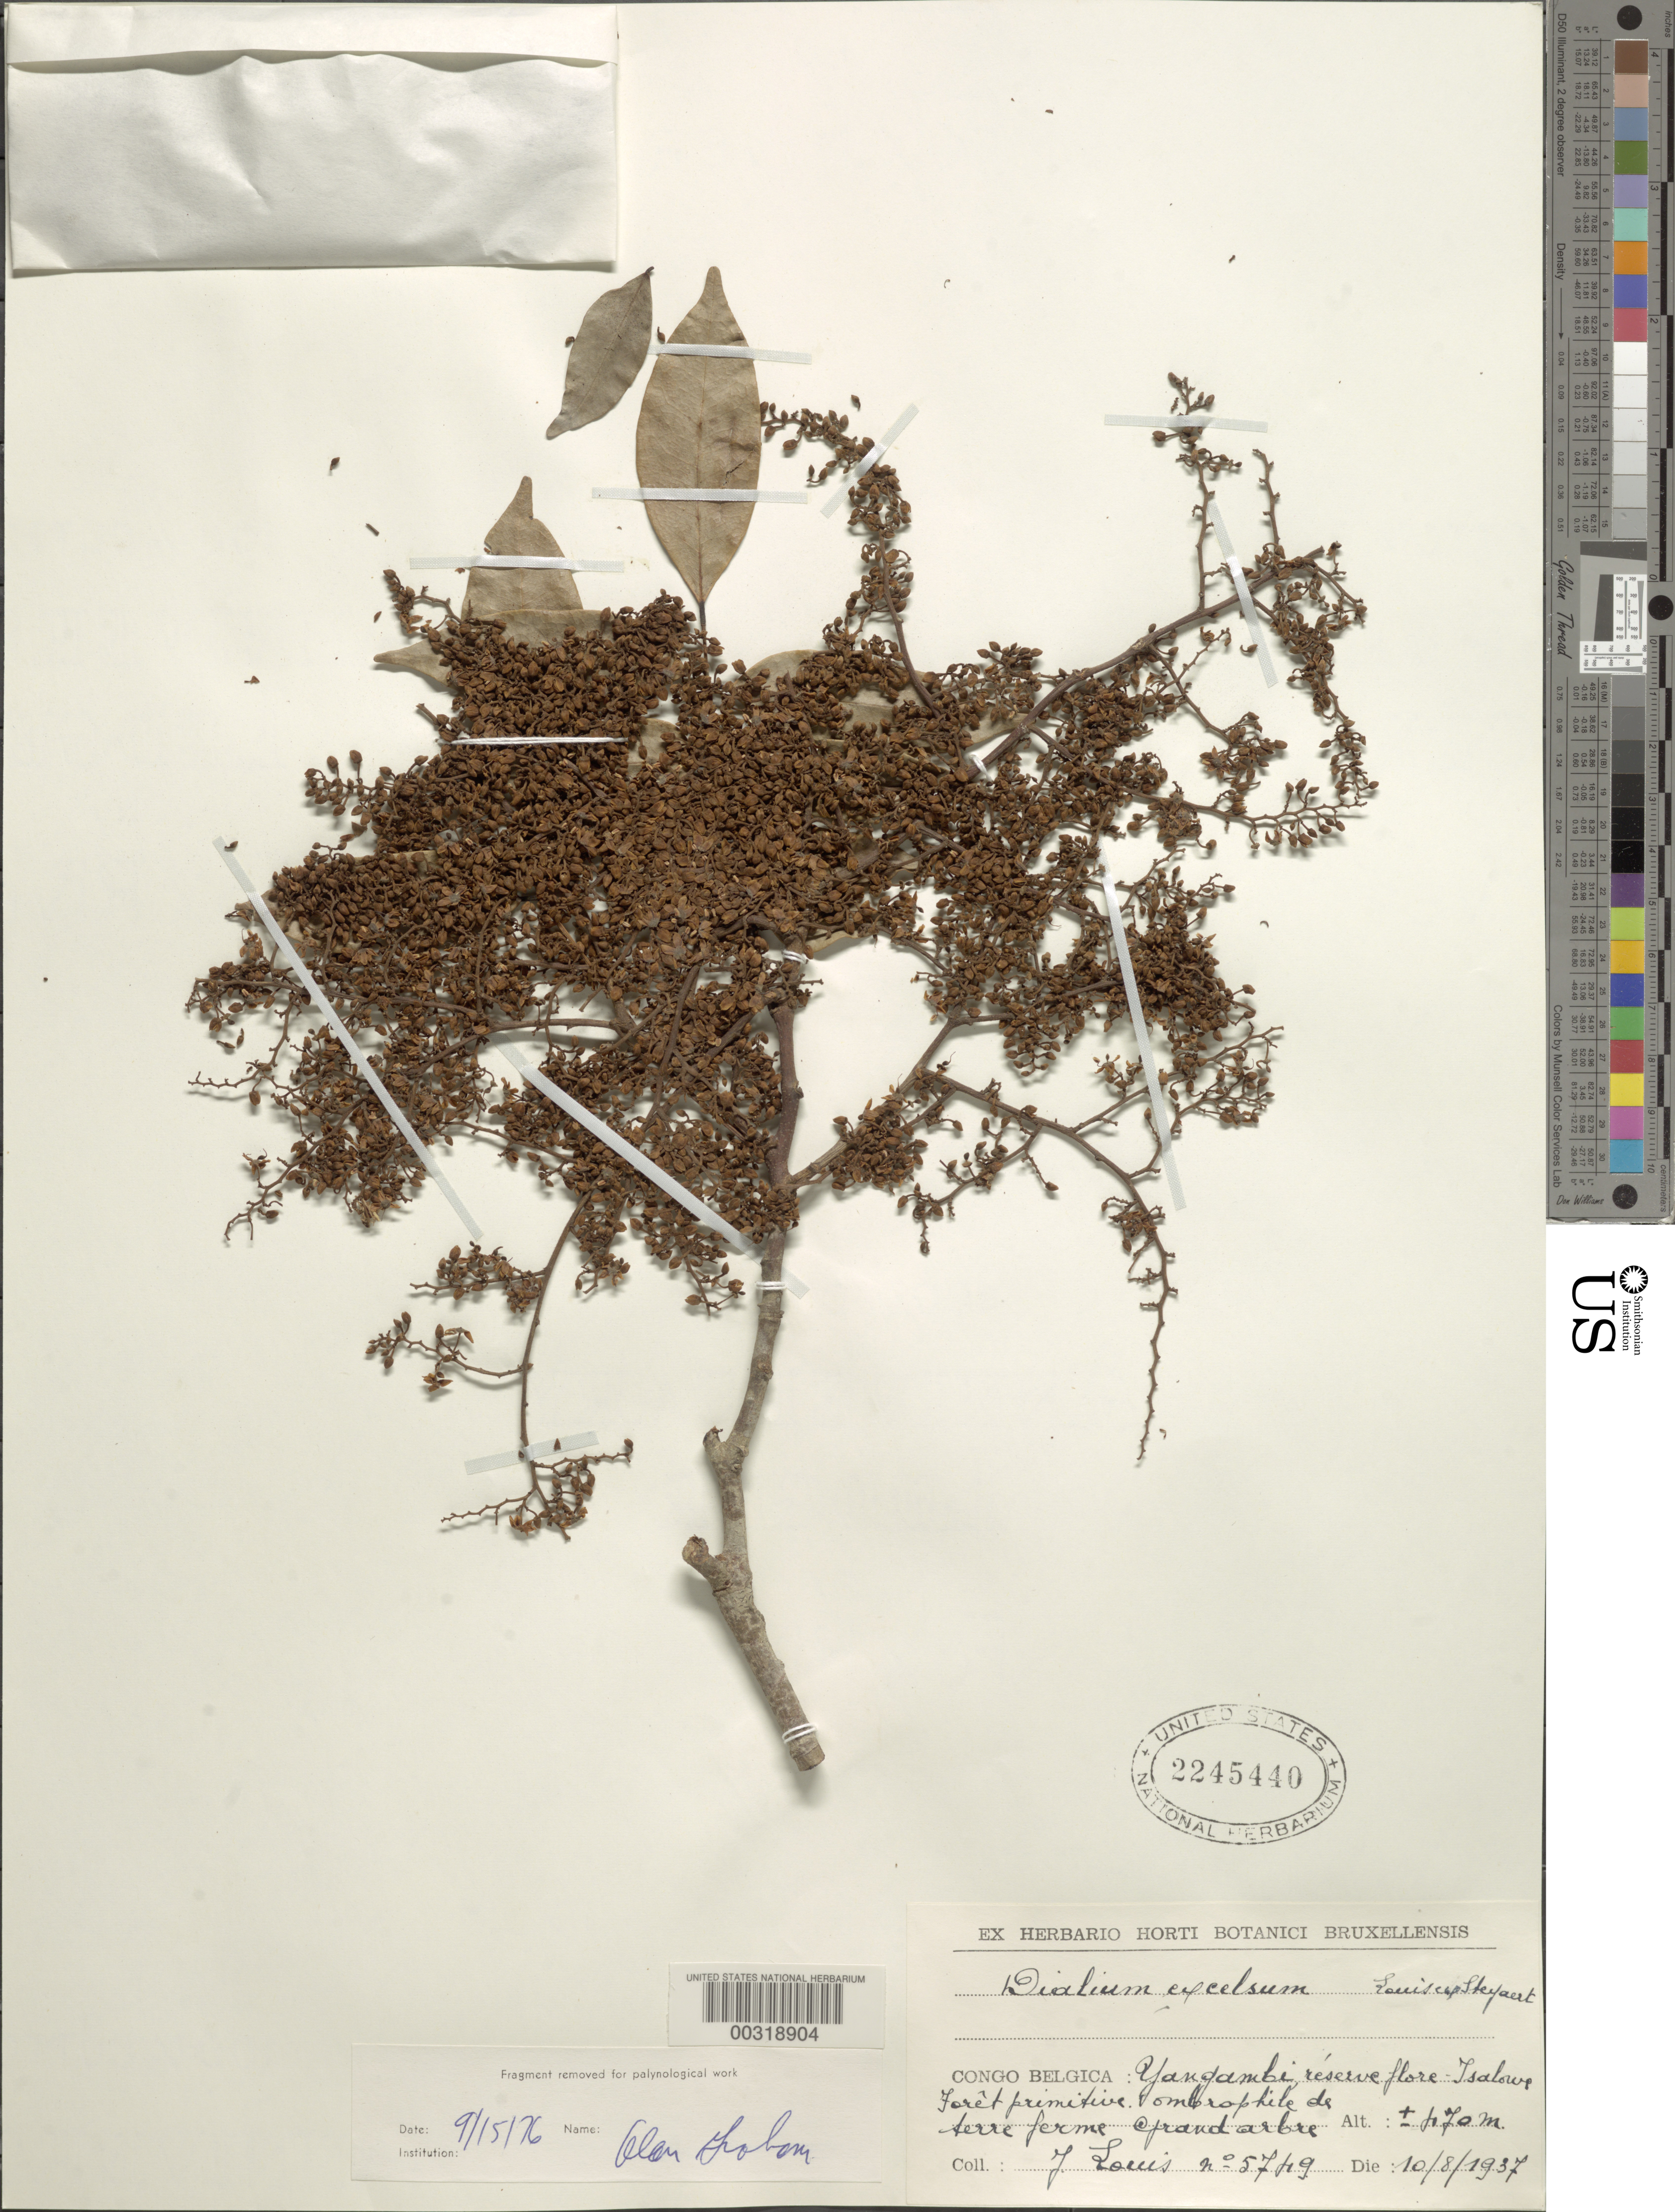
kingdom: Plantae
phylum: Tracheophyta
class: Magnoliopsida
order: Fabales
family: Fabaceae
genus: Dialium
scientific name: Dialium excelsum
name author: Louis ex Steyaert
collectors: J. Louis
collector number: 5749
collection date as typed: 10 Aug 1937 or 08 Oct 1937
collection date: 1937-08-10 or 1937-10-08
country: Congo, Democratic Republic of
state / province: Tshopo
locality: Yangambi, tsalowe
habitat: Primative forest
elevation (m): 470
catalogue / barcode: US 2245440